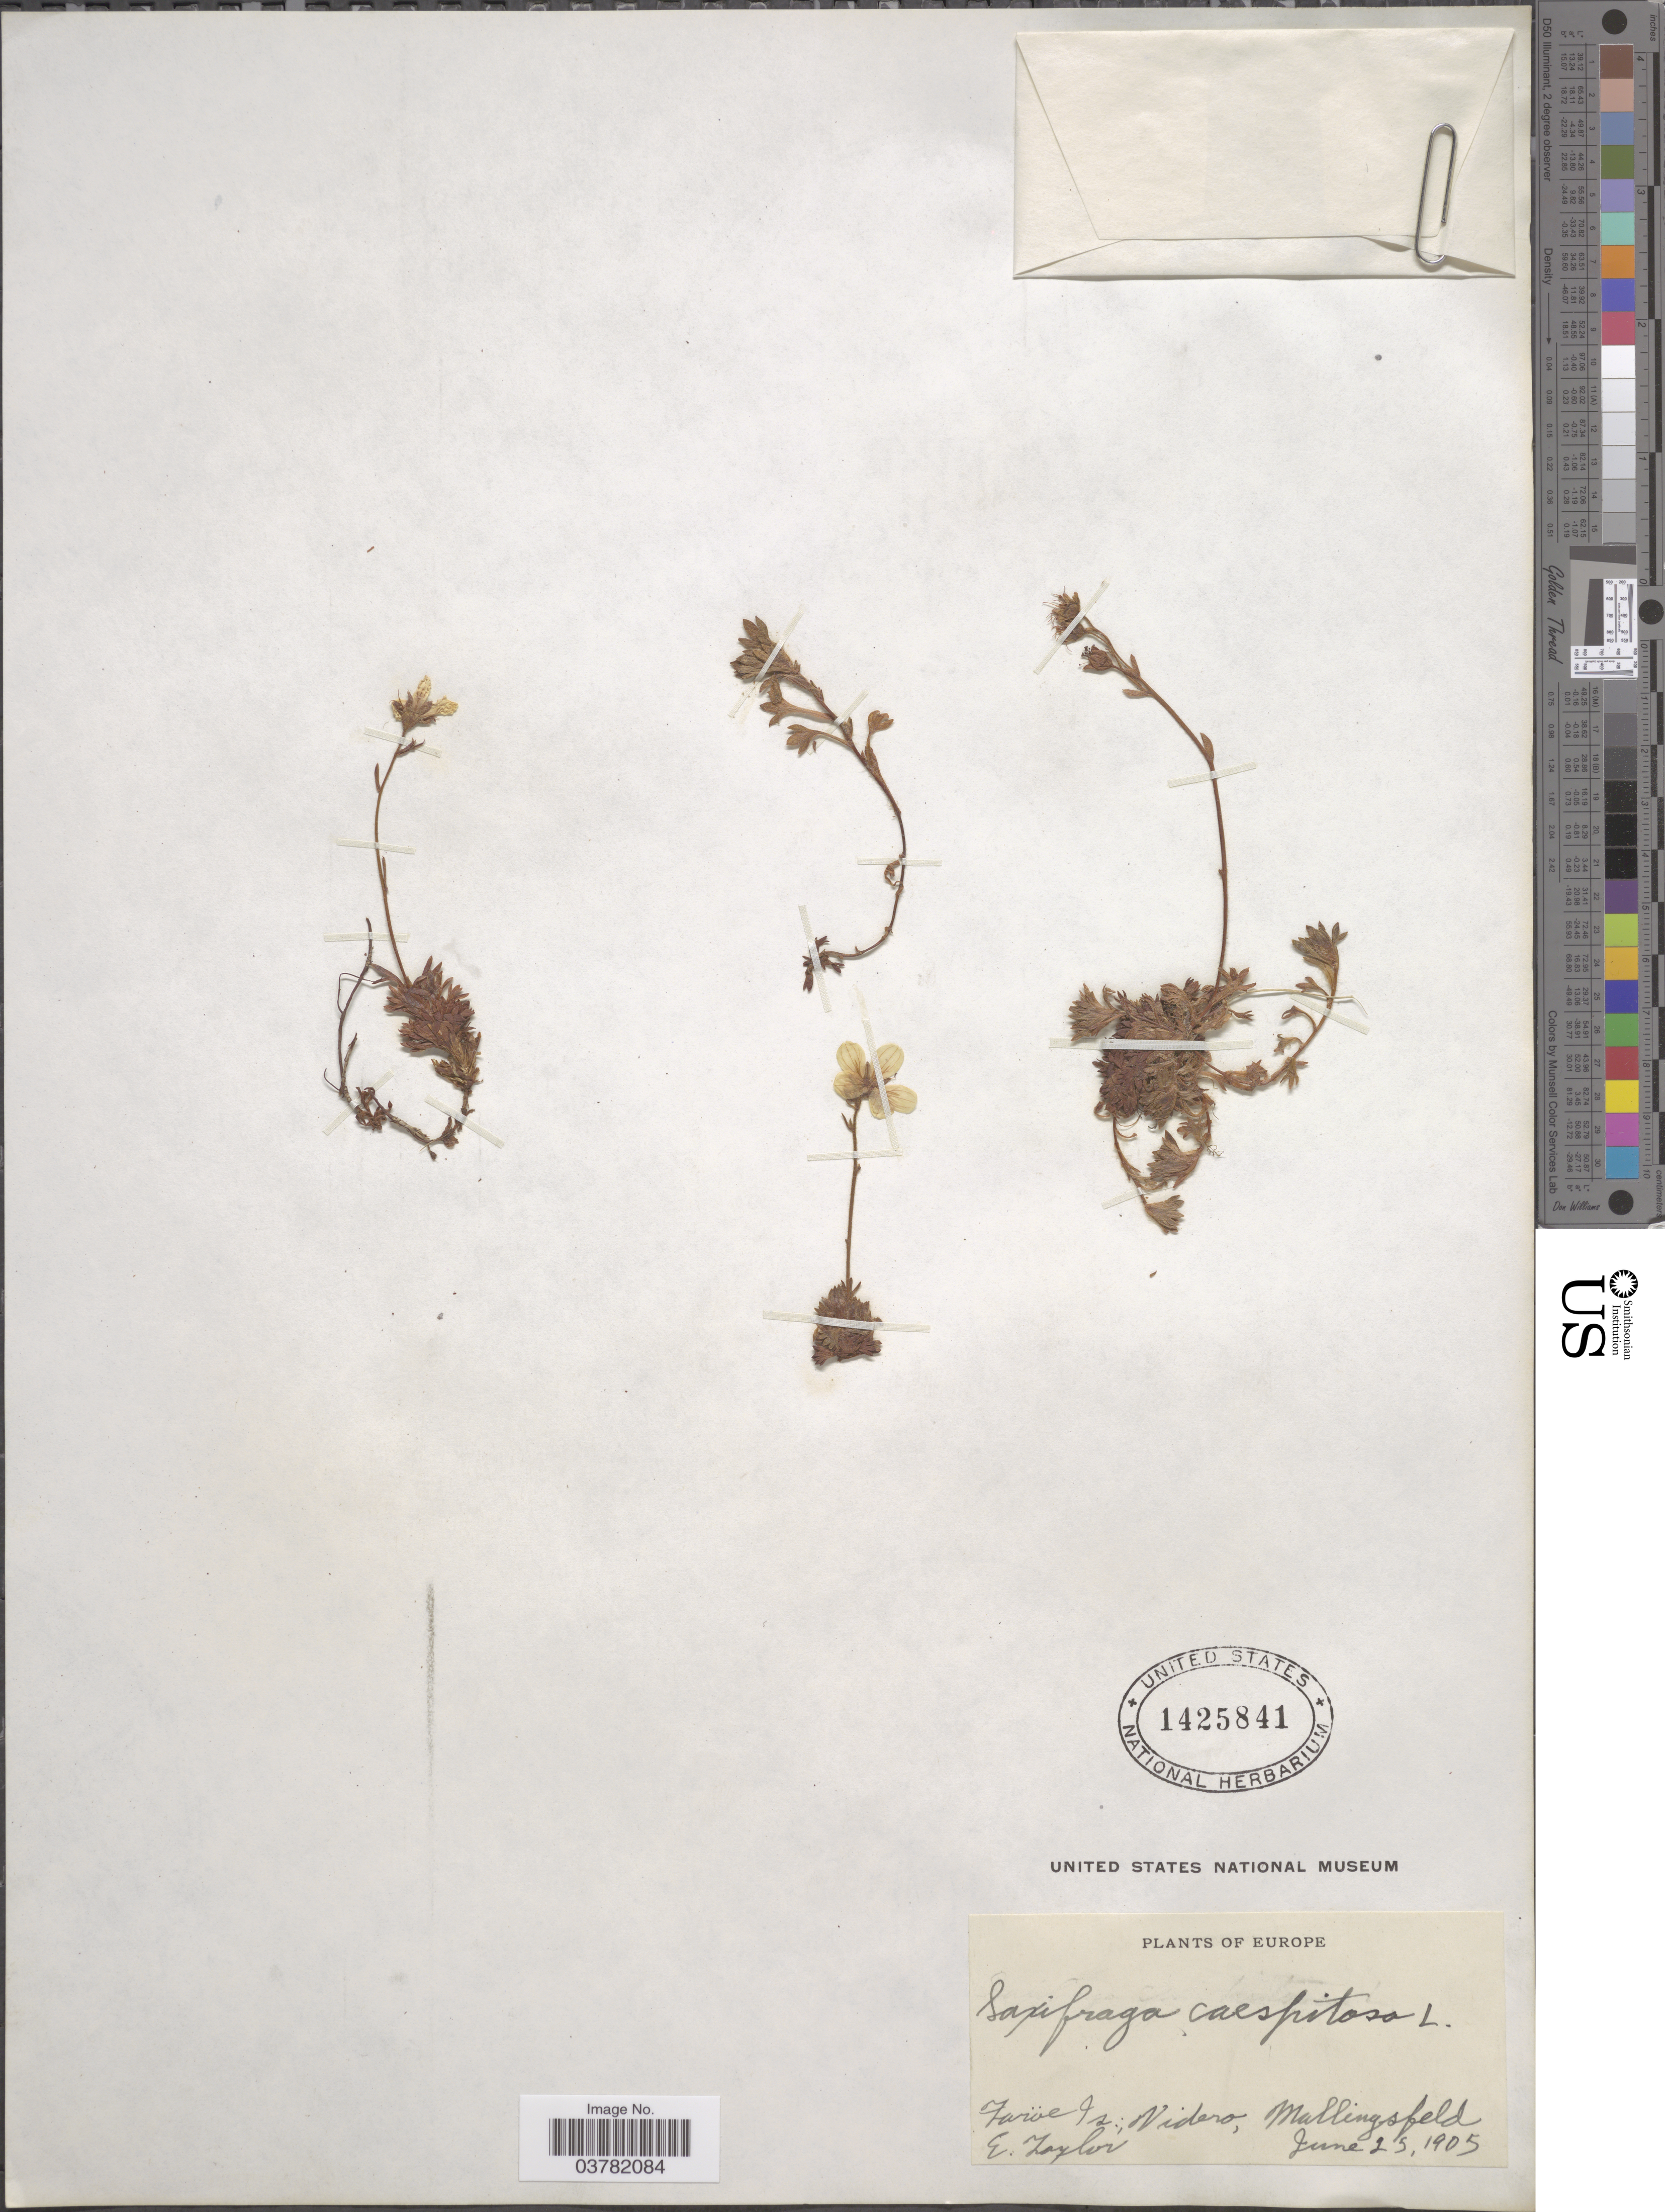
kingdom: Plantae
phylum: Tracheophyta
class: Magnoliopsida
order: Saxifragales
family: Saxifragaceae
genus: Saxifraga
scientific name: Saxifraga caespitosa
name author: L.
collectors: E. Taylor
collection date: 1905-06-25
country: Faroe Islands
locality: Faröe Is.; Videro, Mallingsfeld.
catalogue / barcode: US 1425841